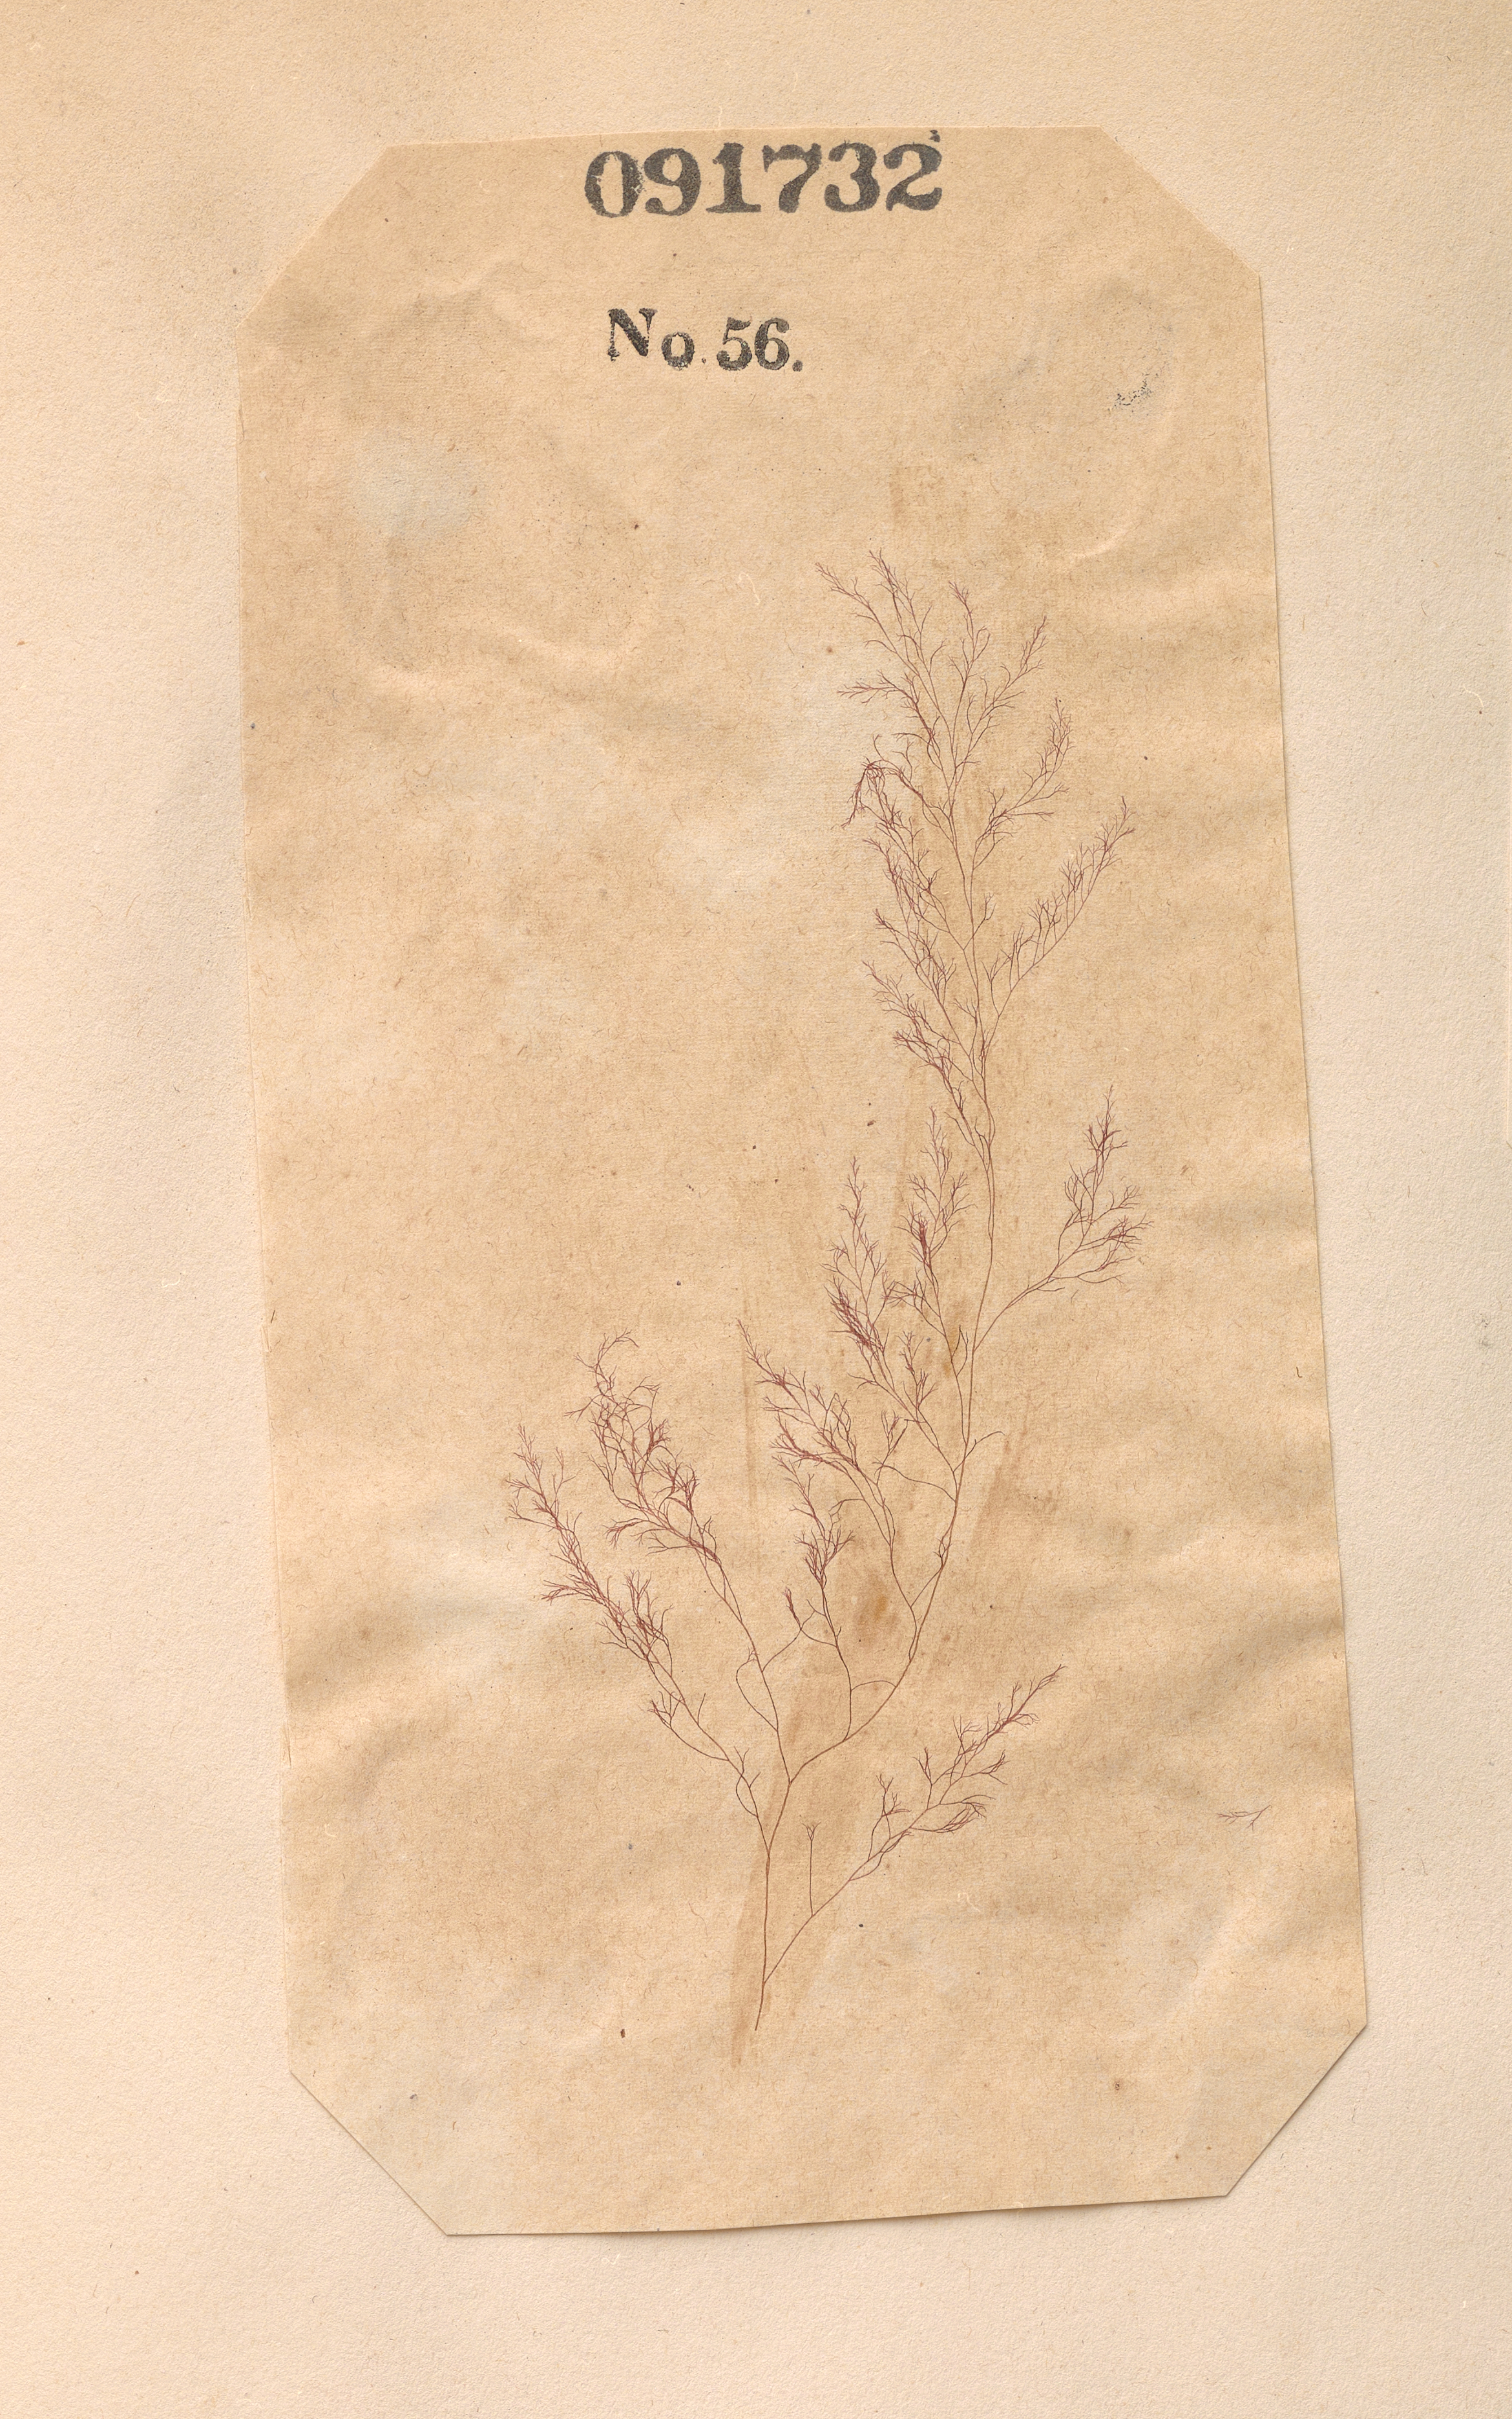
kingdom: Plantae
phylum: Rhodophyta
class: Florideophyceae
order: Ceramiales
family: Rhodomelaceae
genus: Polysiphonia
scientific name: Polysiphonia urceolata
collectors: C. Durant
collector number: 56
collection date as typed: Sum 1850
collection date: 1850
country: United States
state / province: New York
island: Staten Island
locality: Fort Hamilton and the island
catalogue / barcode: US 91732